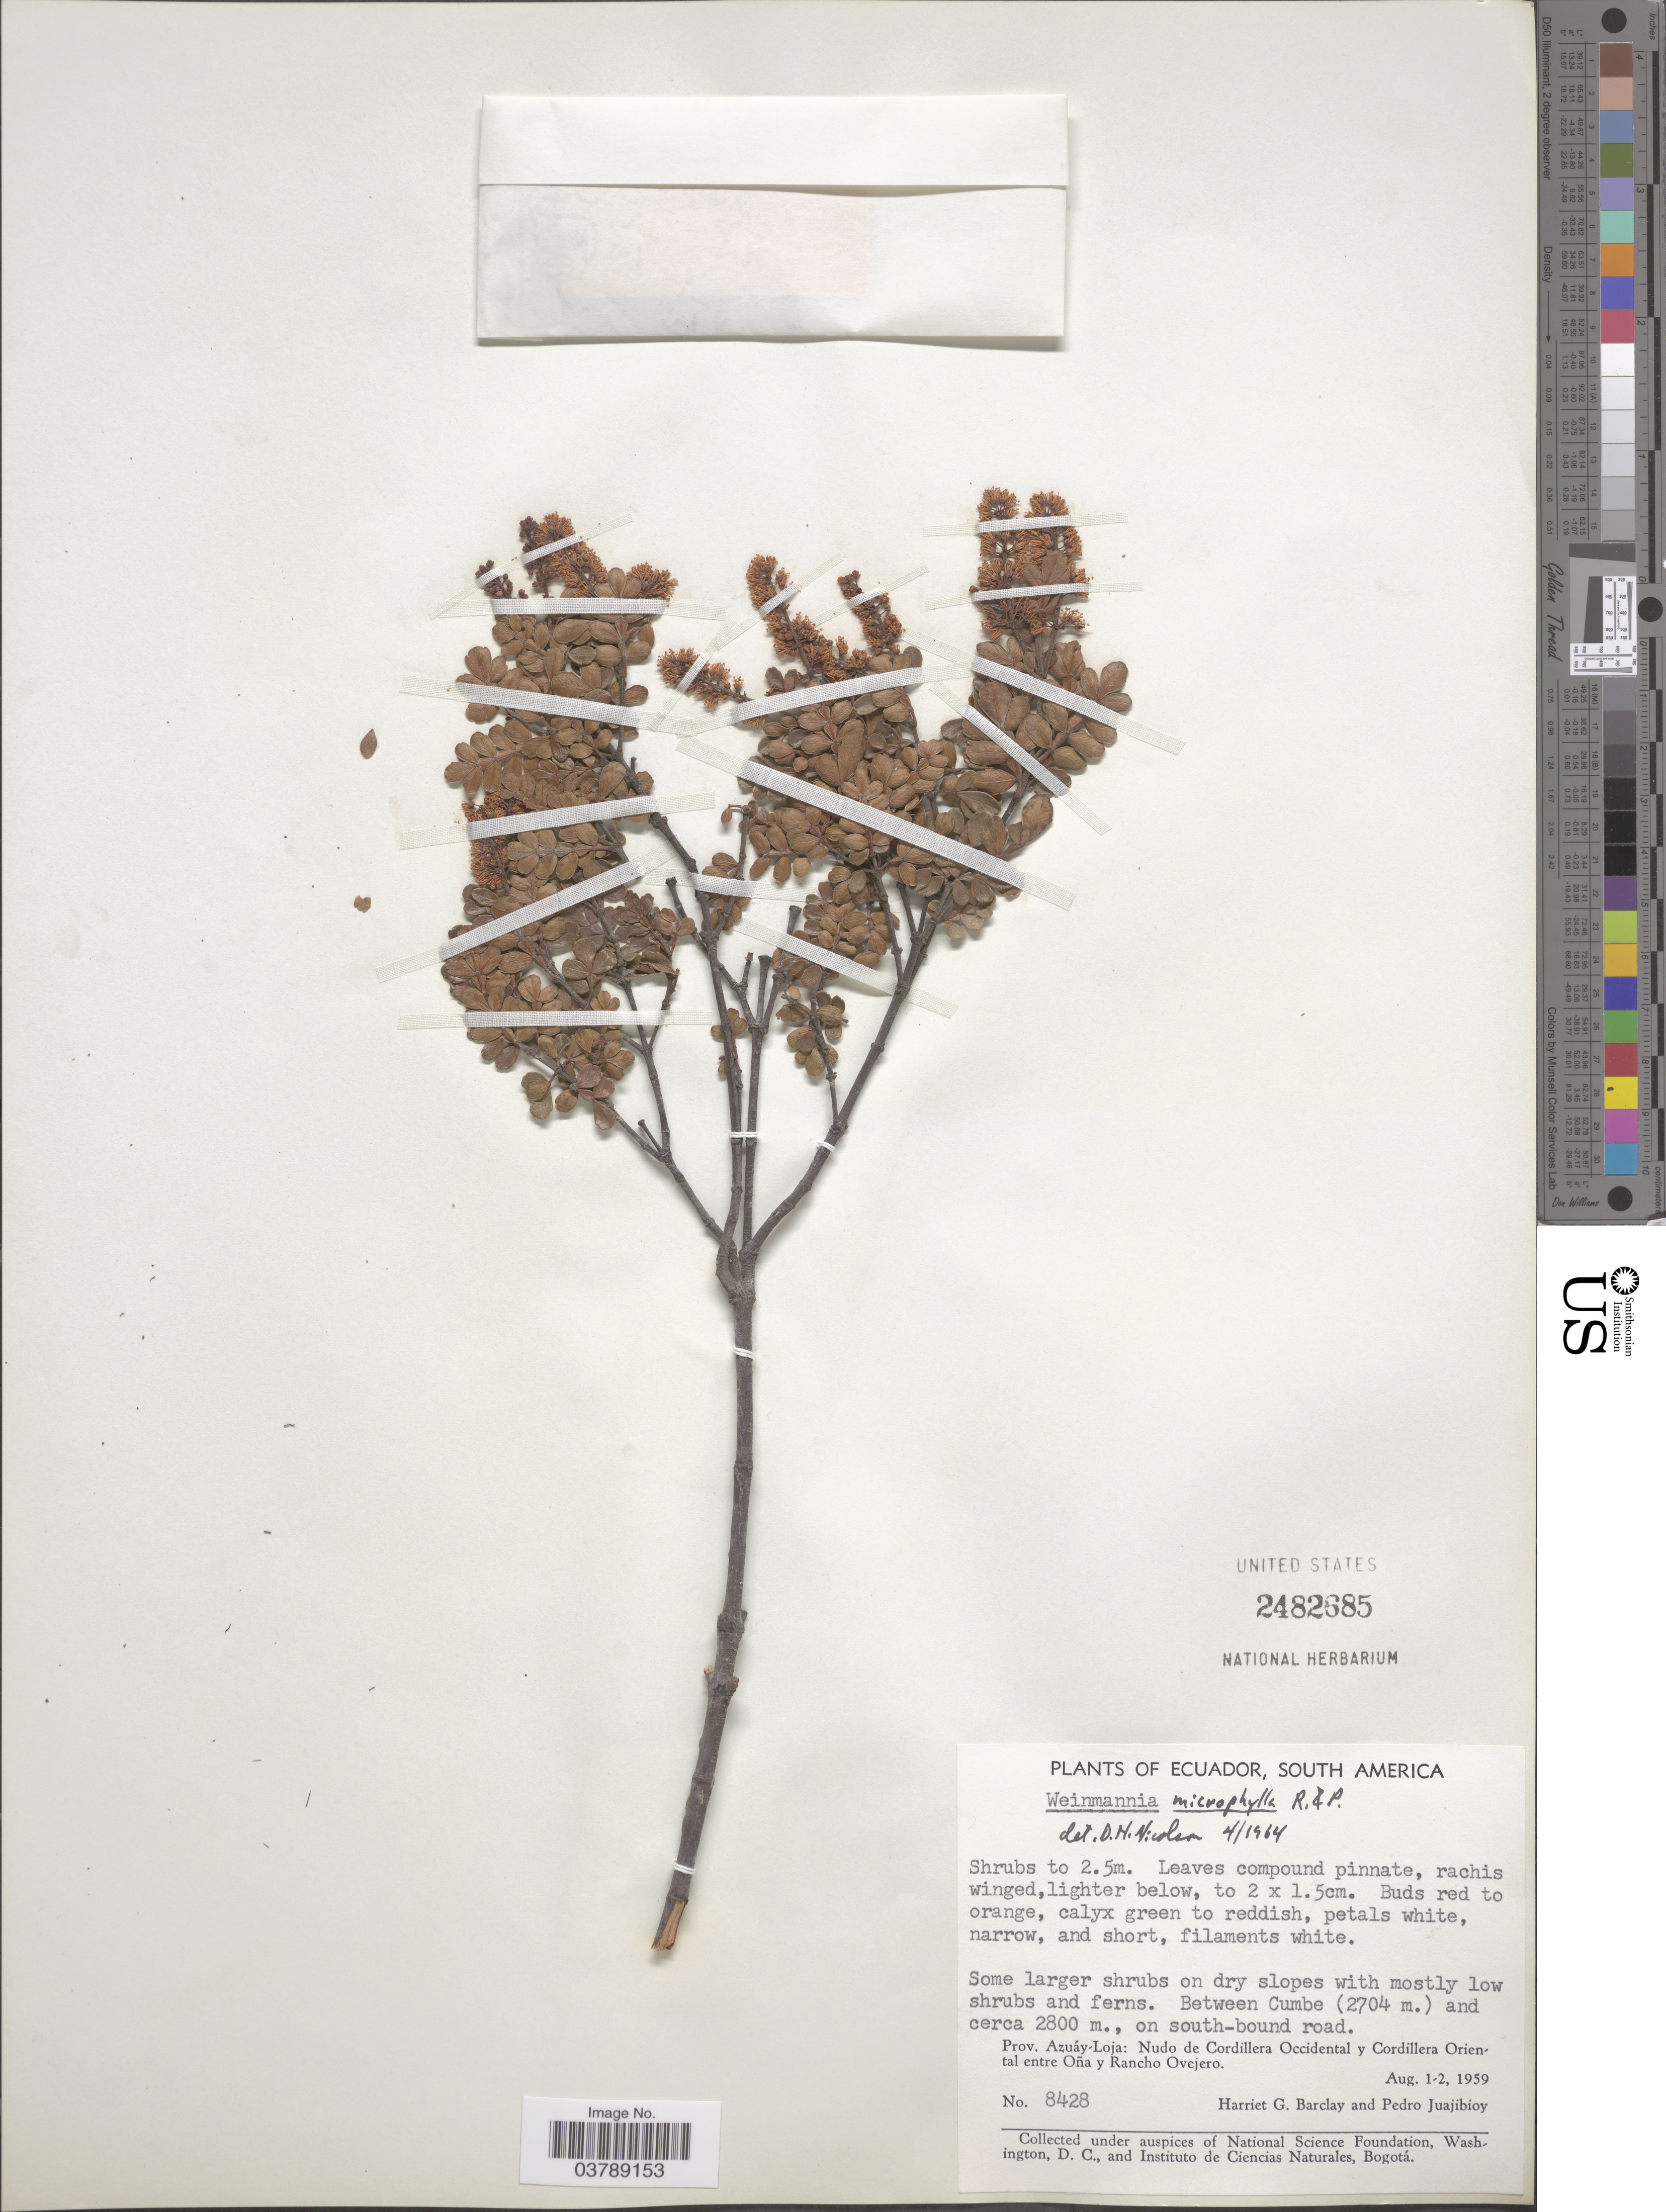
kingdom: Plantae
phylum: Tracheophyta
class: Magnoliopsida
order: Oxalidales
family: Cunoniaceae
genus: Weinmannia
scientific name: Weinmannia fagaroides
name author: Kunth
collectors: H. G. Barclay & P. Juajibioy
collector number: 8428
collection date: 1959-08-01/1959-08-02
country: Ecuador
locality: Between Cumbe and, on south-bound road. Prov. Azuáy-Loja: Nudo de Cordillera Occidental y Cordillera Oriental entre Oña y Rancho Ovejero.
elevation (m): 2704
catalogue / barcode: US 2482685